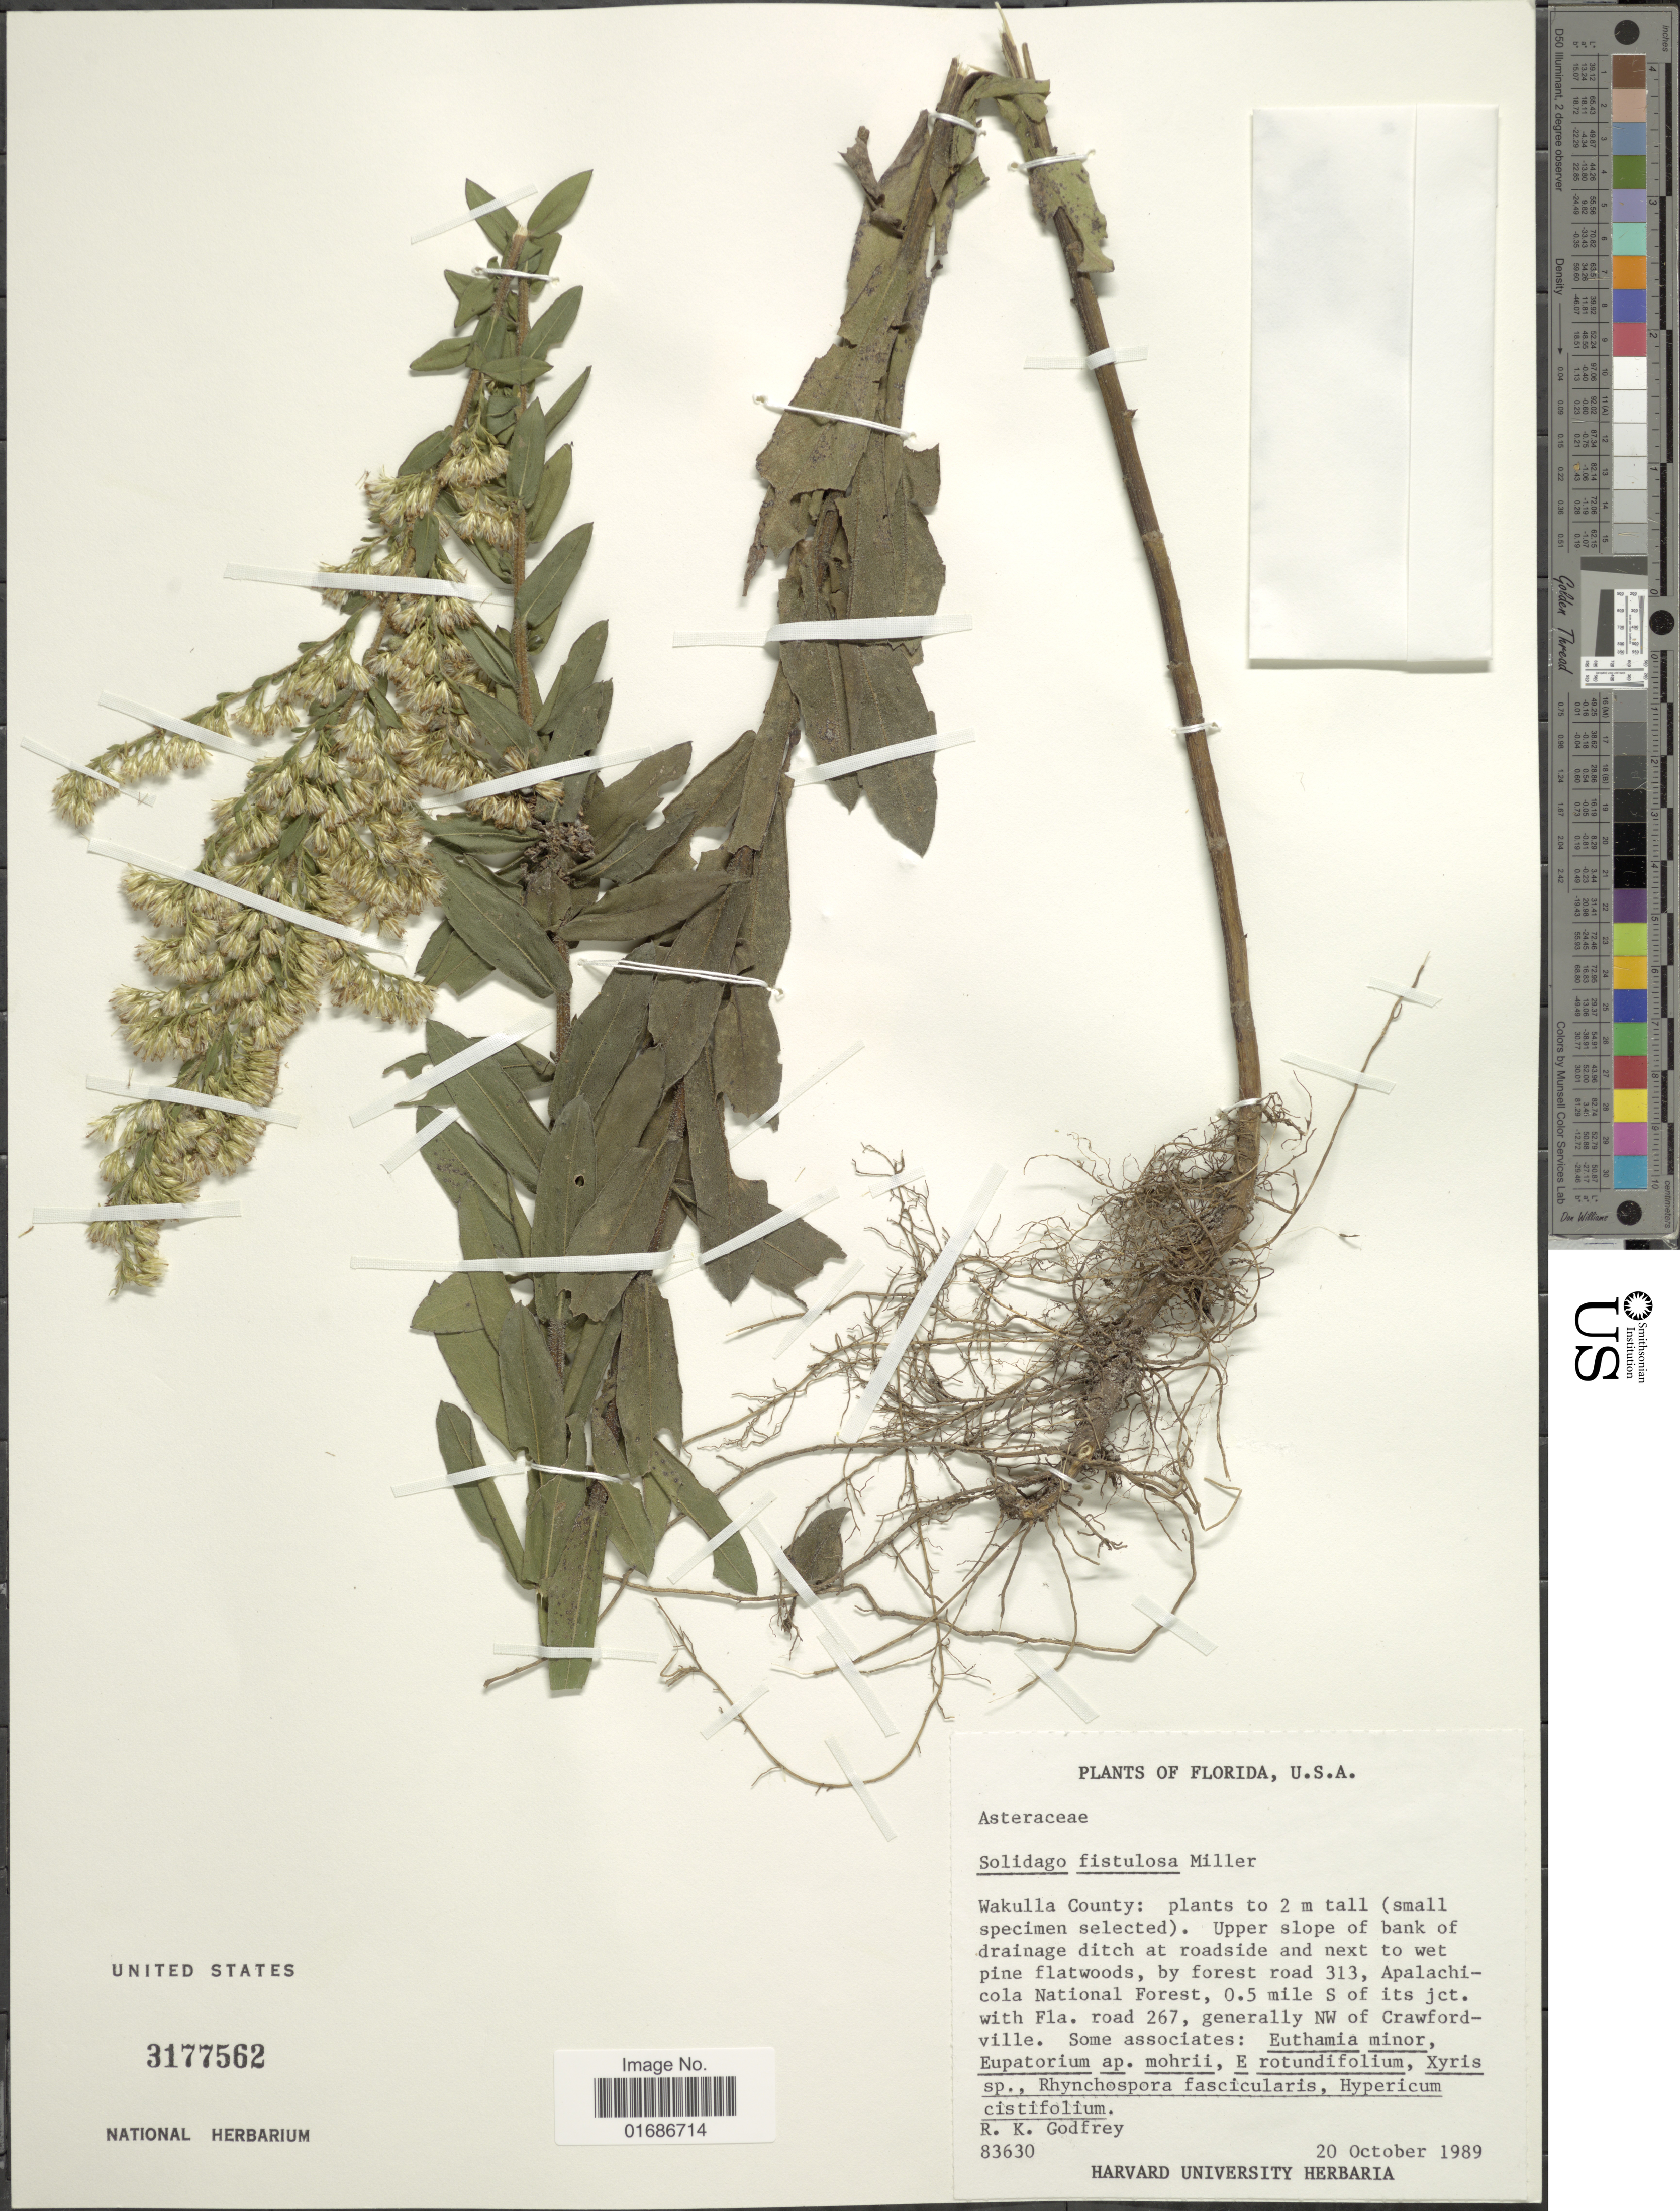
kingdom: Plantae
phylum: Tracheophyta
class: Magnoliopsida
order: Asterales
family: Asteraceae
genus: Solidago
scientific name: Solidago fistulosa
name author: Mill.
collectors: R. K. Godfrey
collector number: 83630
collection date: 1989-10-20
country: United States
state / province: Florida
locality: Wakulla County, Upper slope of bank of drainage ditch at roadside and next to wet pine flatwoods, by forest road 313, Apalachicola National Forest, 0.5 mile S of its jct. with Fla. road 267, generally nW of Crawfordville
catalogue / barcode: US 3177562